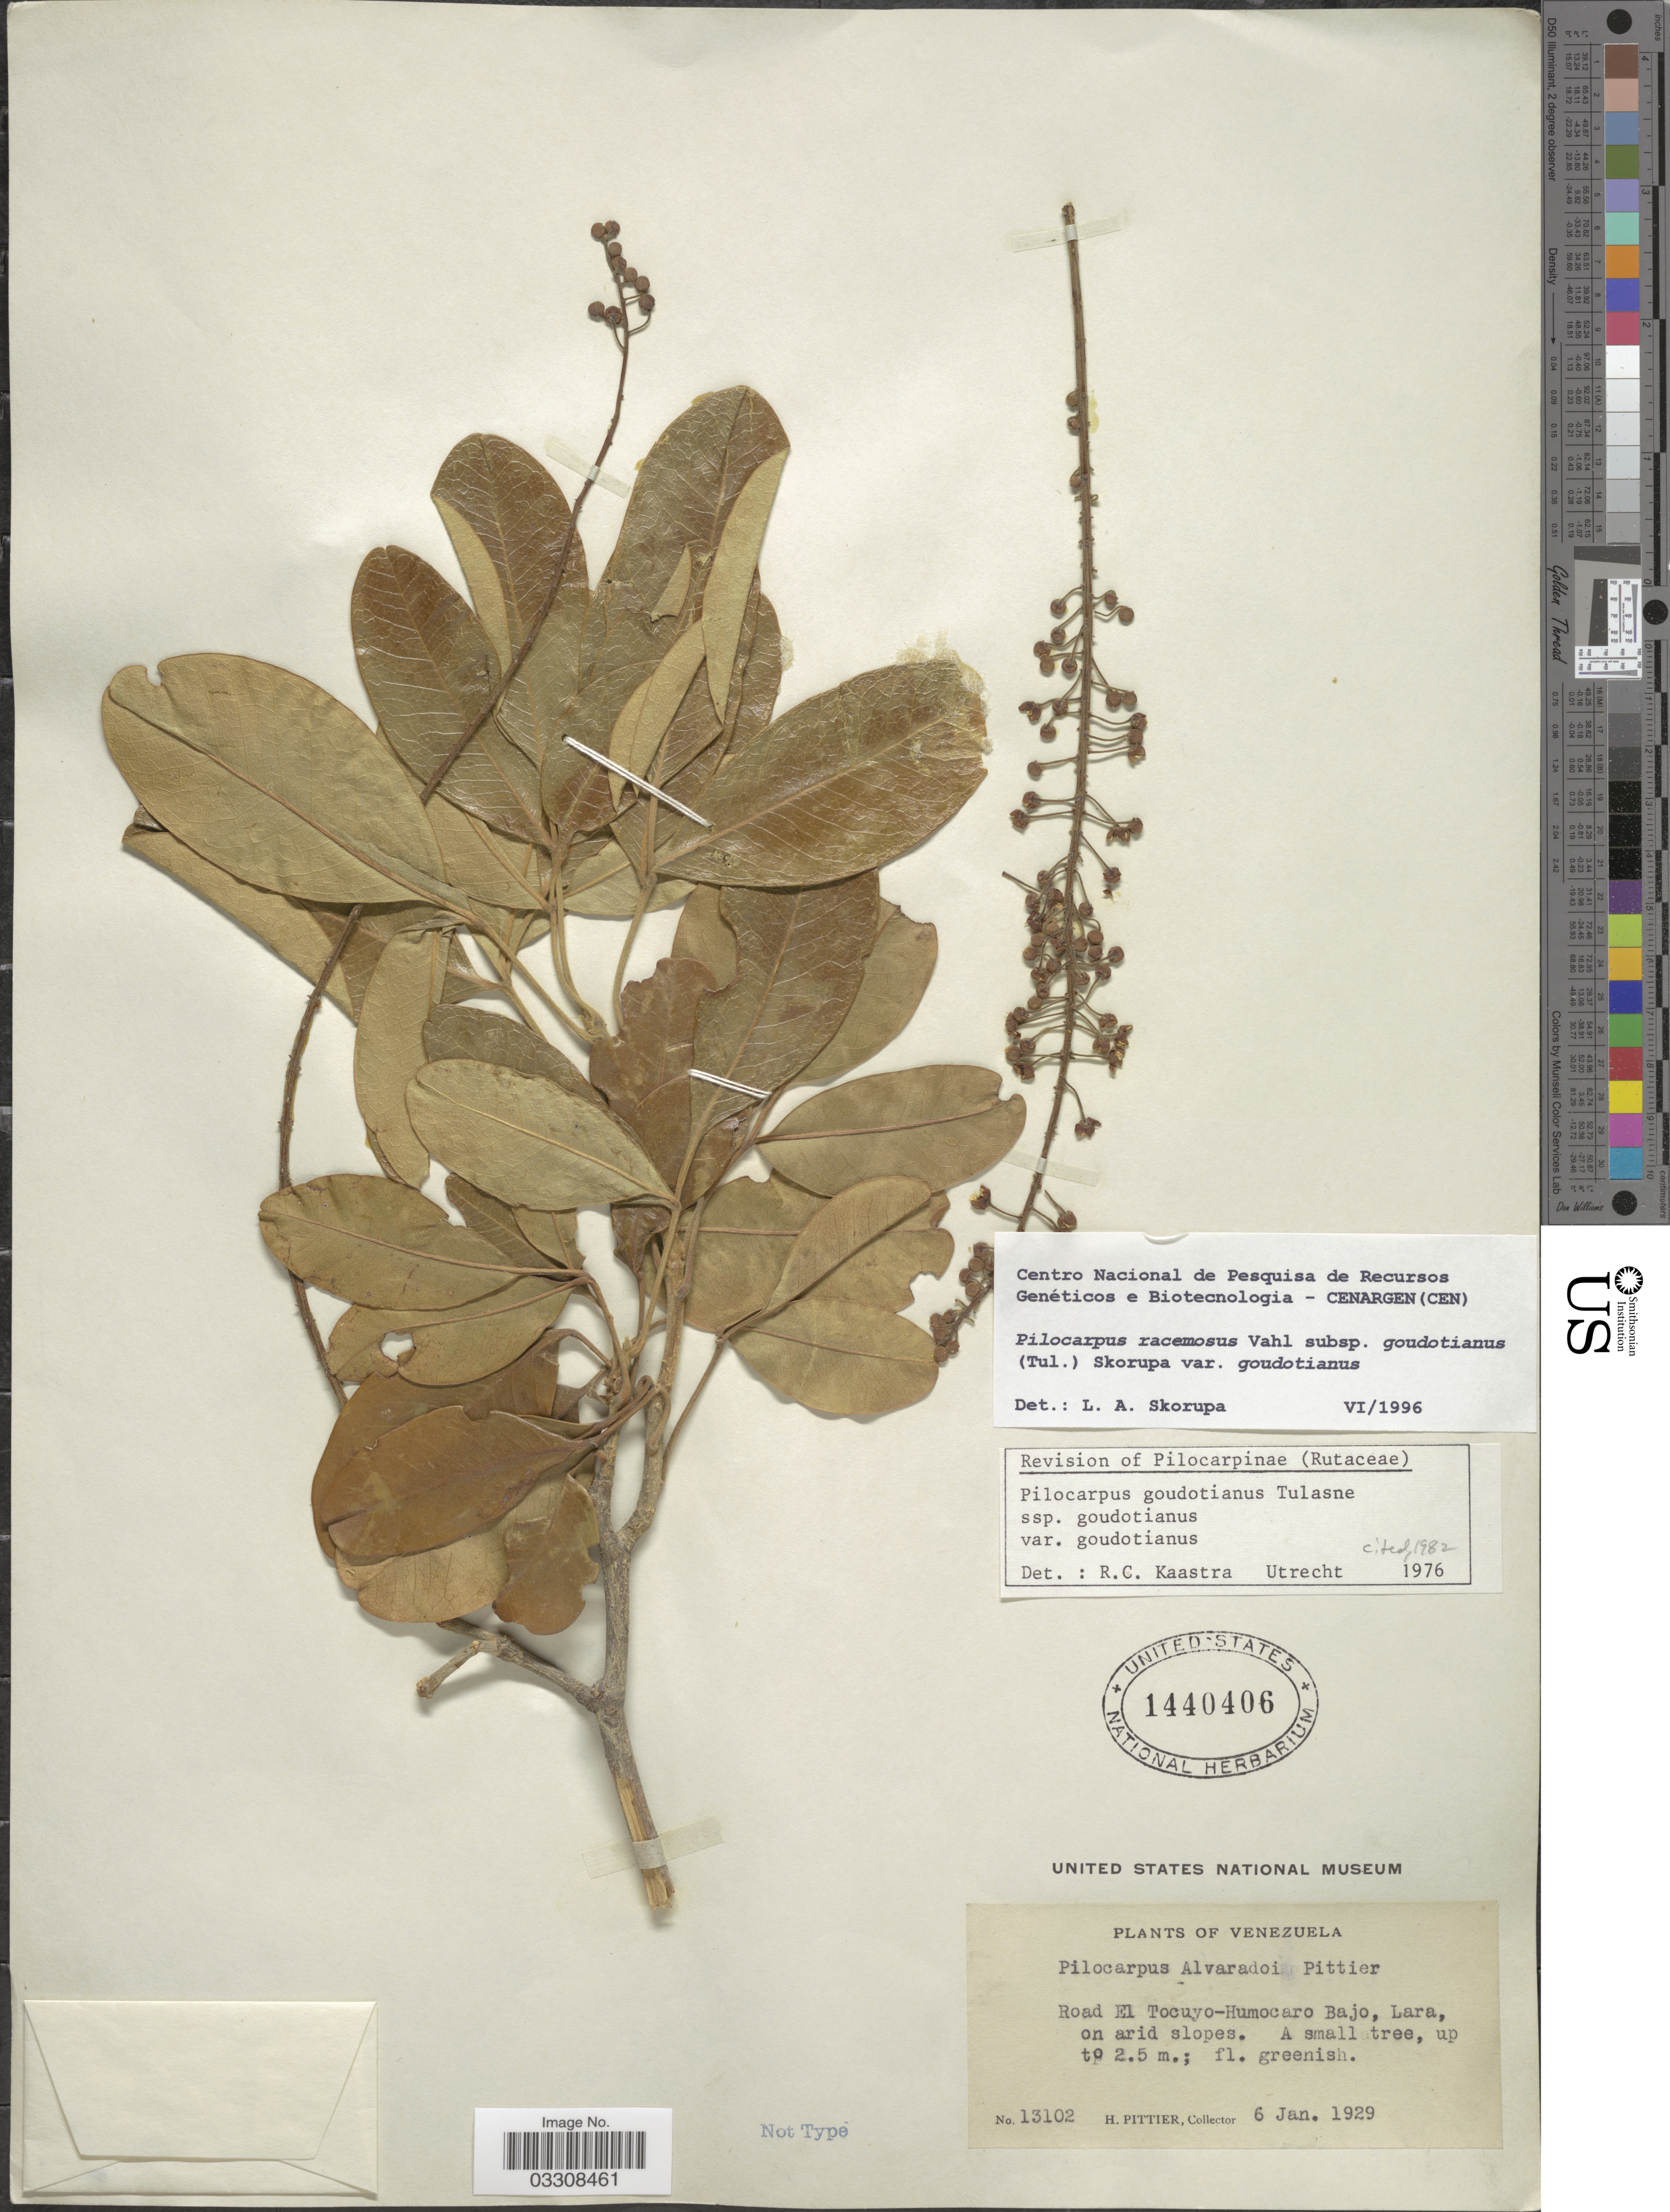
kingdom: Plantae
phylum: Tracheophyta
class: Magnoliopsida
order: Sapindales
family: Rutaceae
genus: Pilocarpus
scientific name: Pilocarpus racemosus subsp. goudotianus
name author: (Tul.) Skorupa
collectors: H. F. Pittier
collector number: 13102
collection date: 1929-01-06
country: Venezuela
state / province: Lara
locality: Road el Tocuyo-Humocaro Bajo, Lara, on arid slopes.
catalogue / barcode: US 1440406